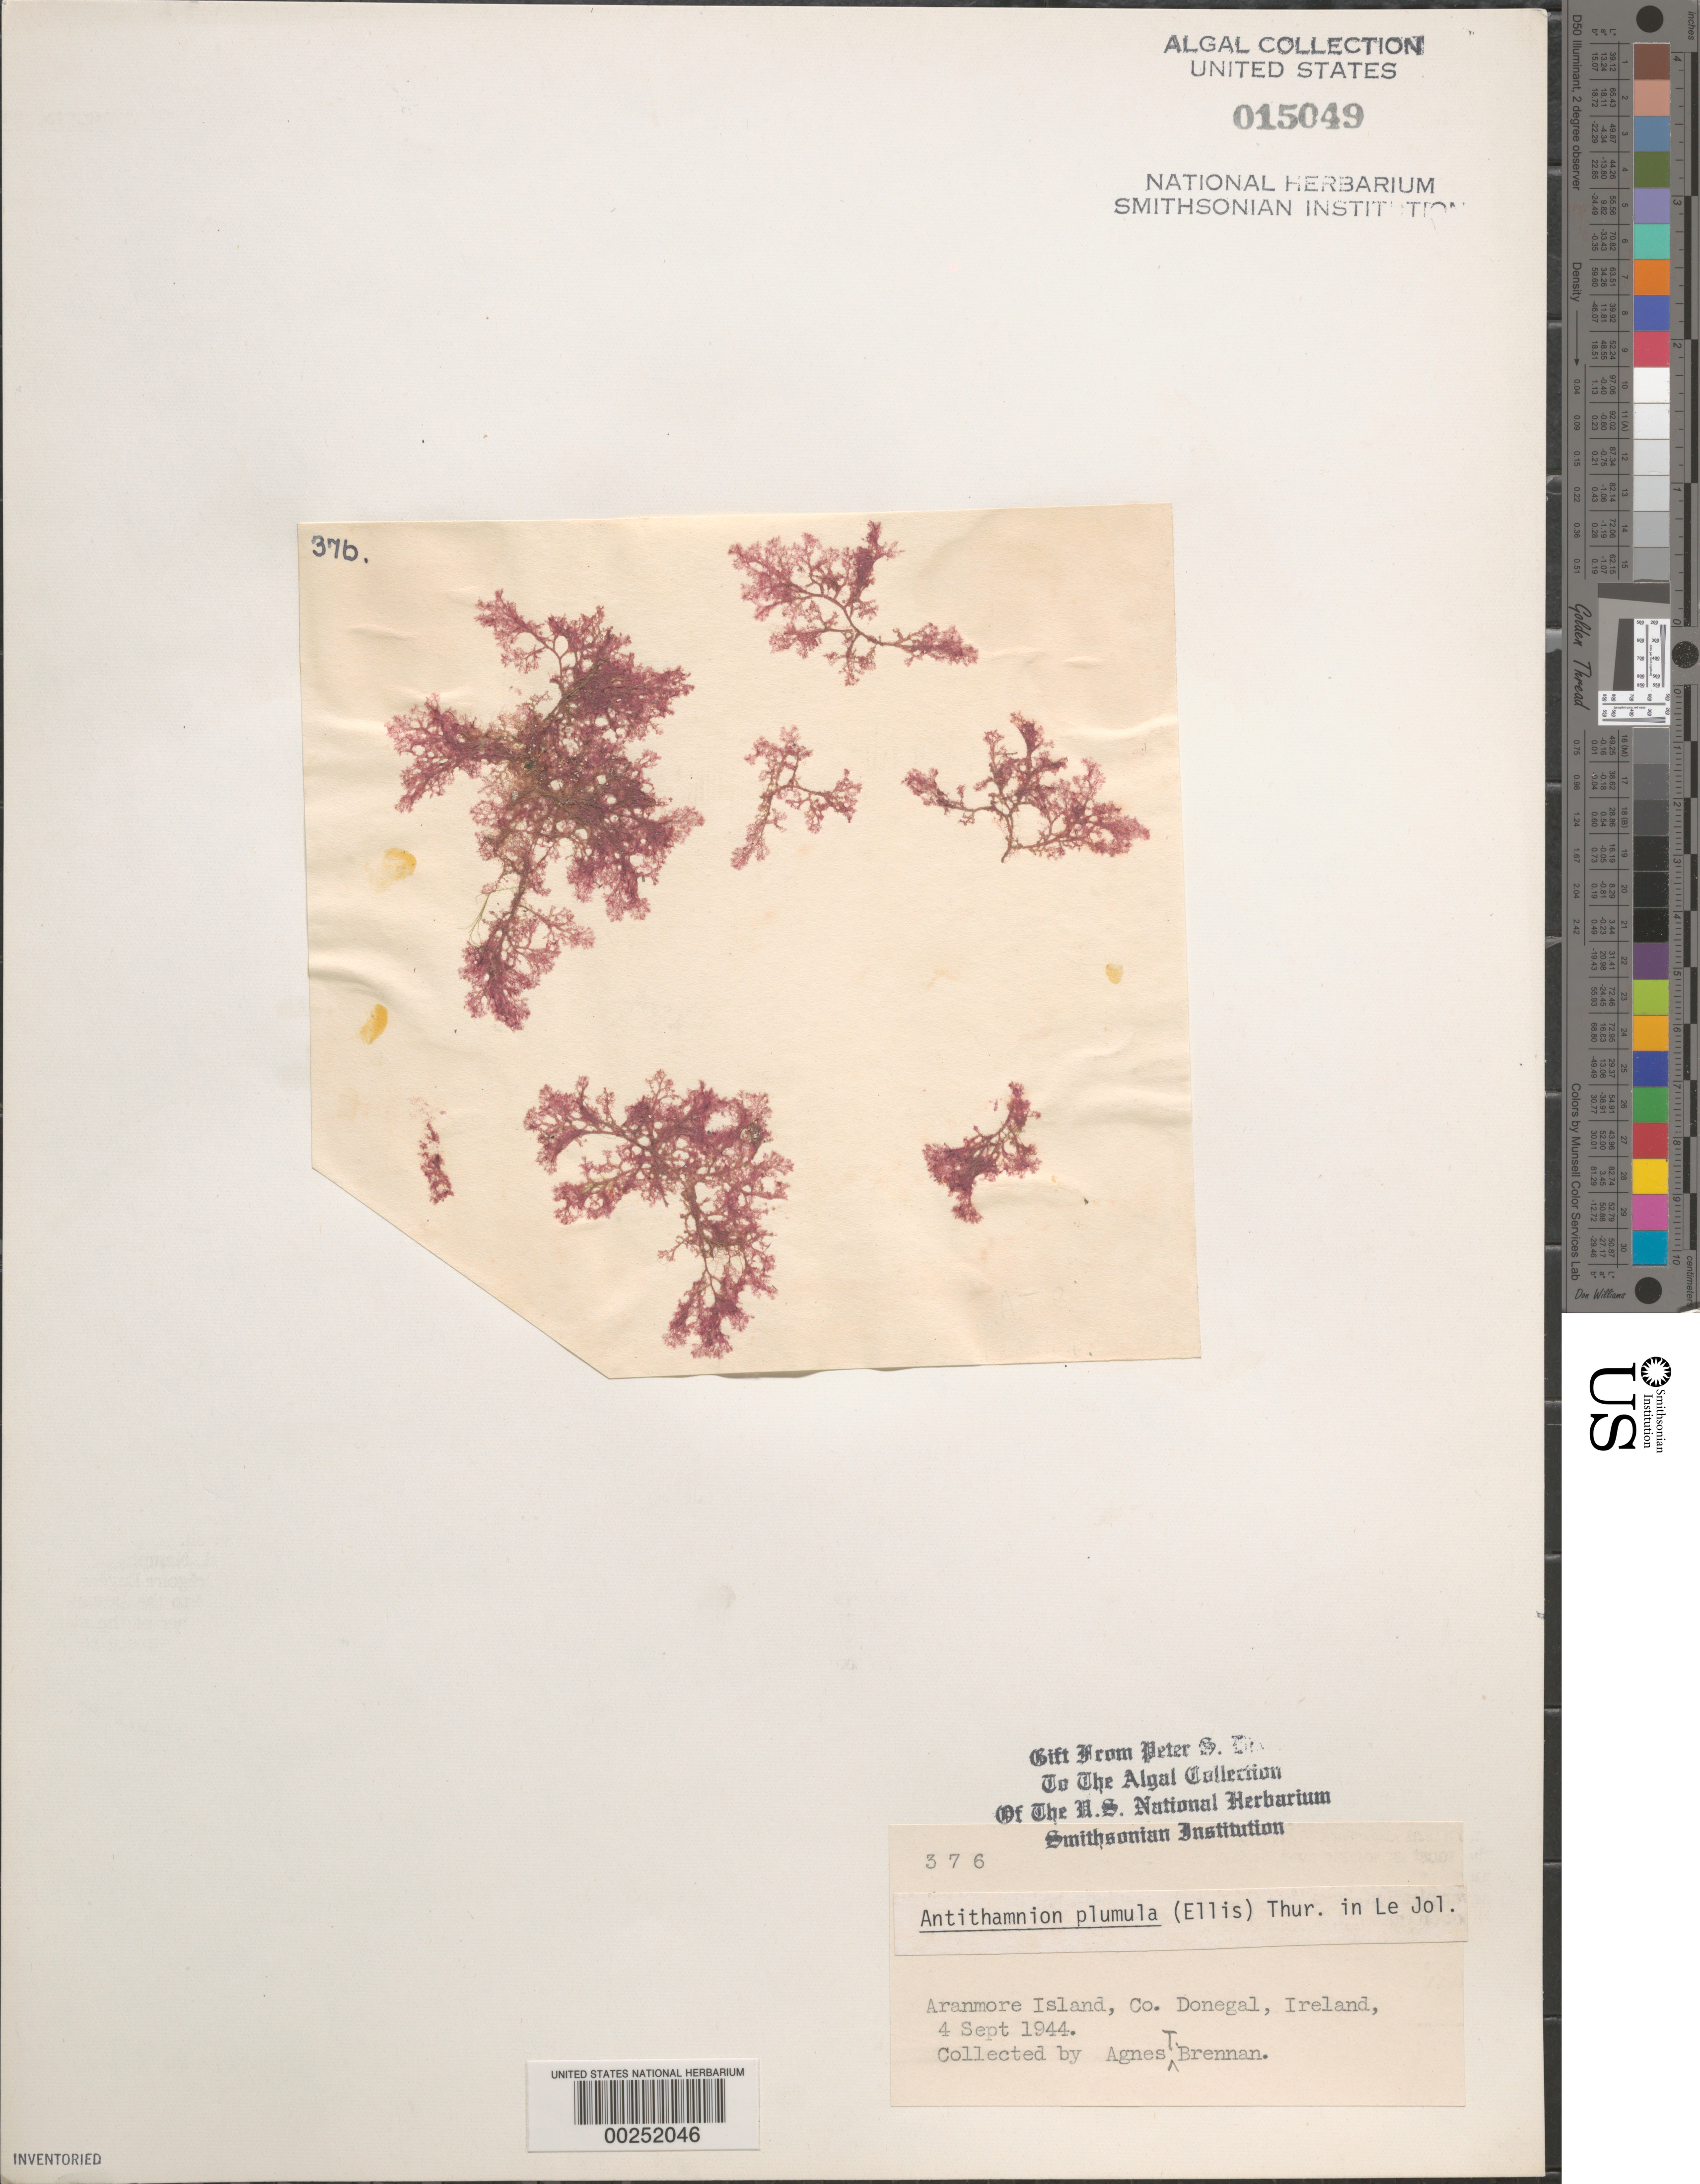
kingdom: Plantae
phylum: Rhodophyta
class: Florideophyceae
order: Ceramiales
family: Ceramiaceae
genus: Pterothamnion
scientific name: Pterothamnion plumula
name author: (J. Ellis) Näg.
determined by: Algae name updating Project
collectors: A. Brennan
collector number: PSD 376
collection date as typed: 04 Sep 1944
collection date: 1944-09-04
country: Ireland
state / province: Ulster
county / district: Donegal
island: Aranmore island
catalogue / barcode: US 15049